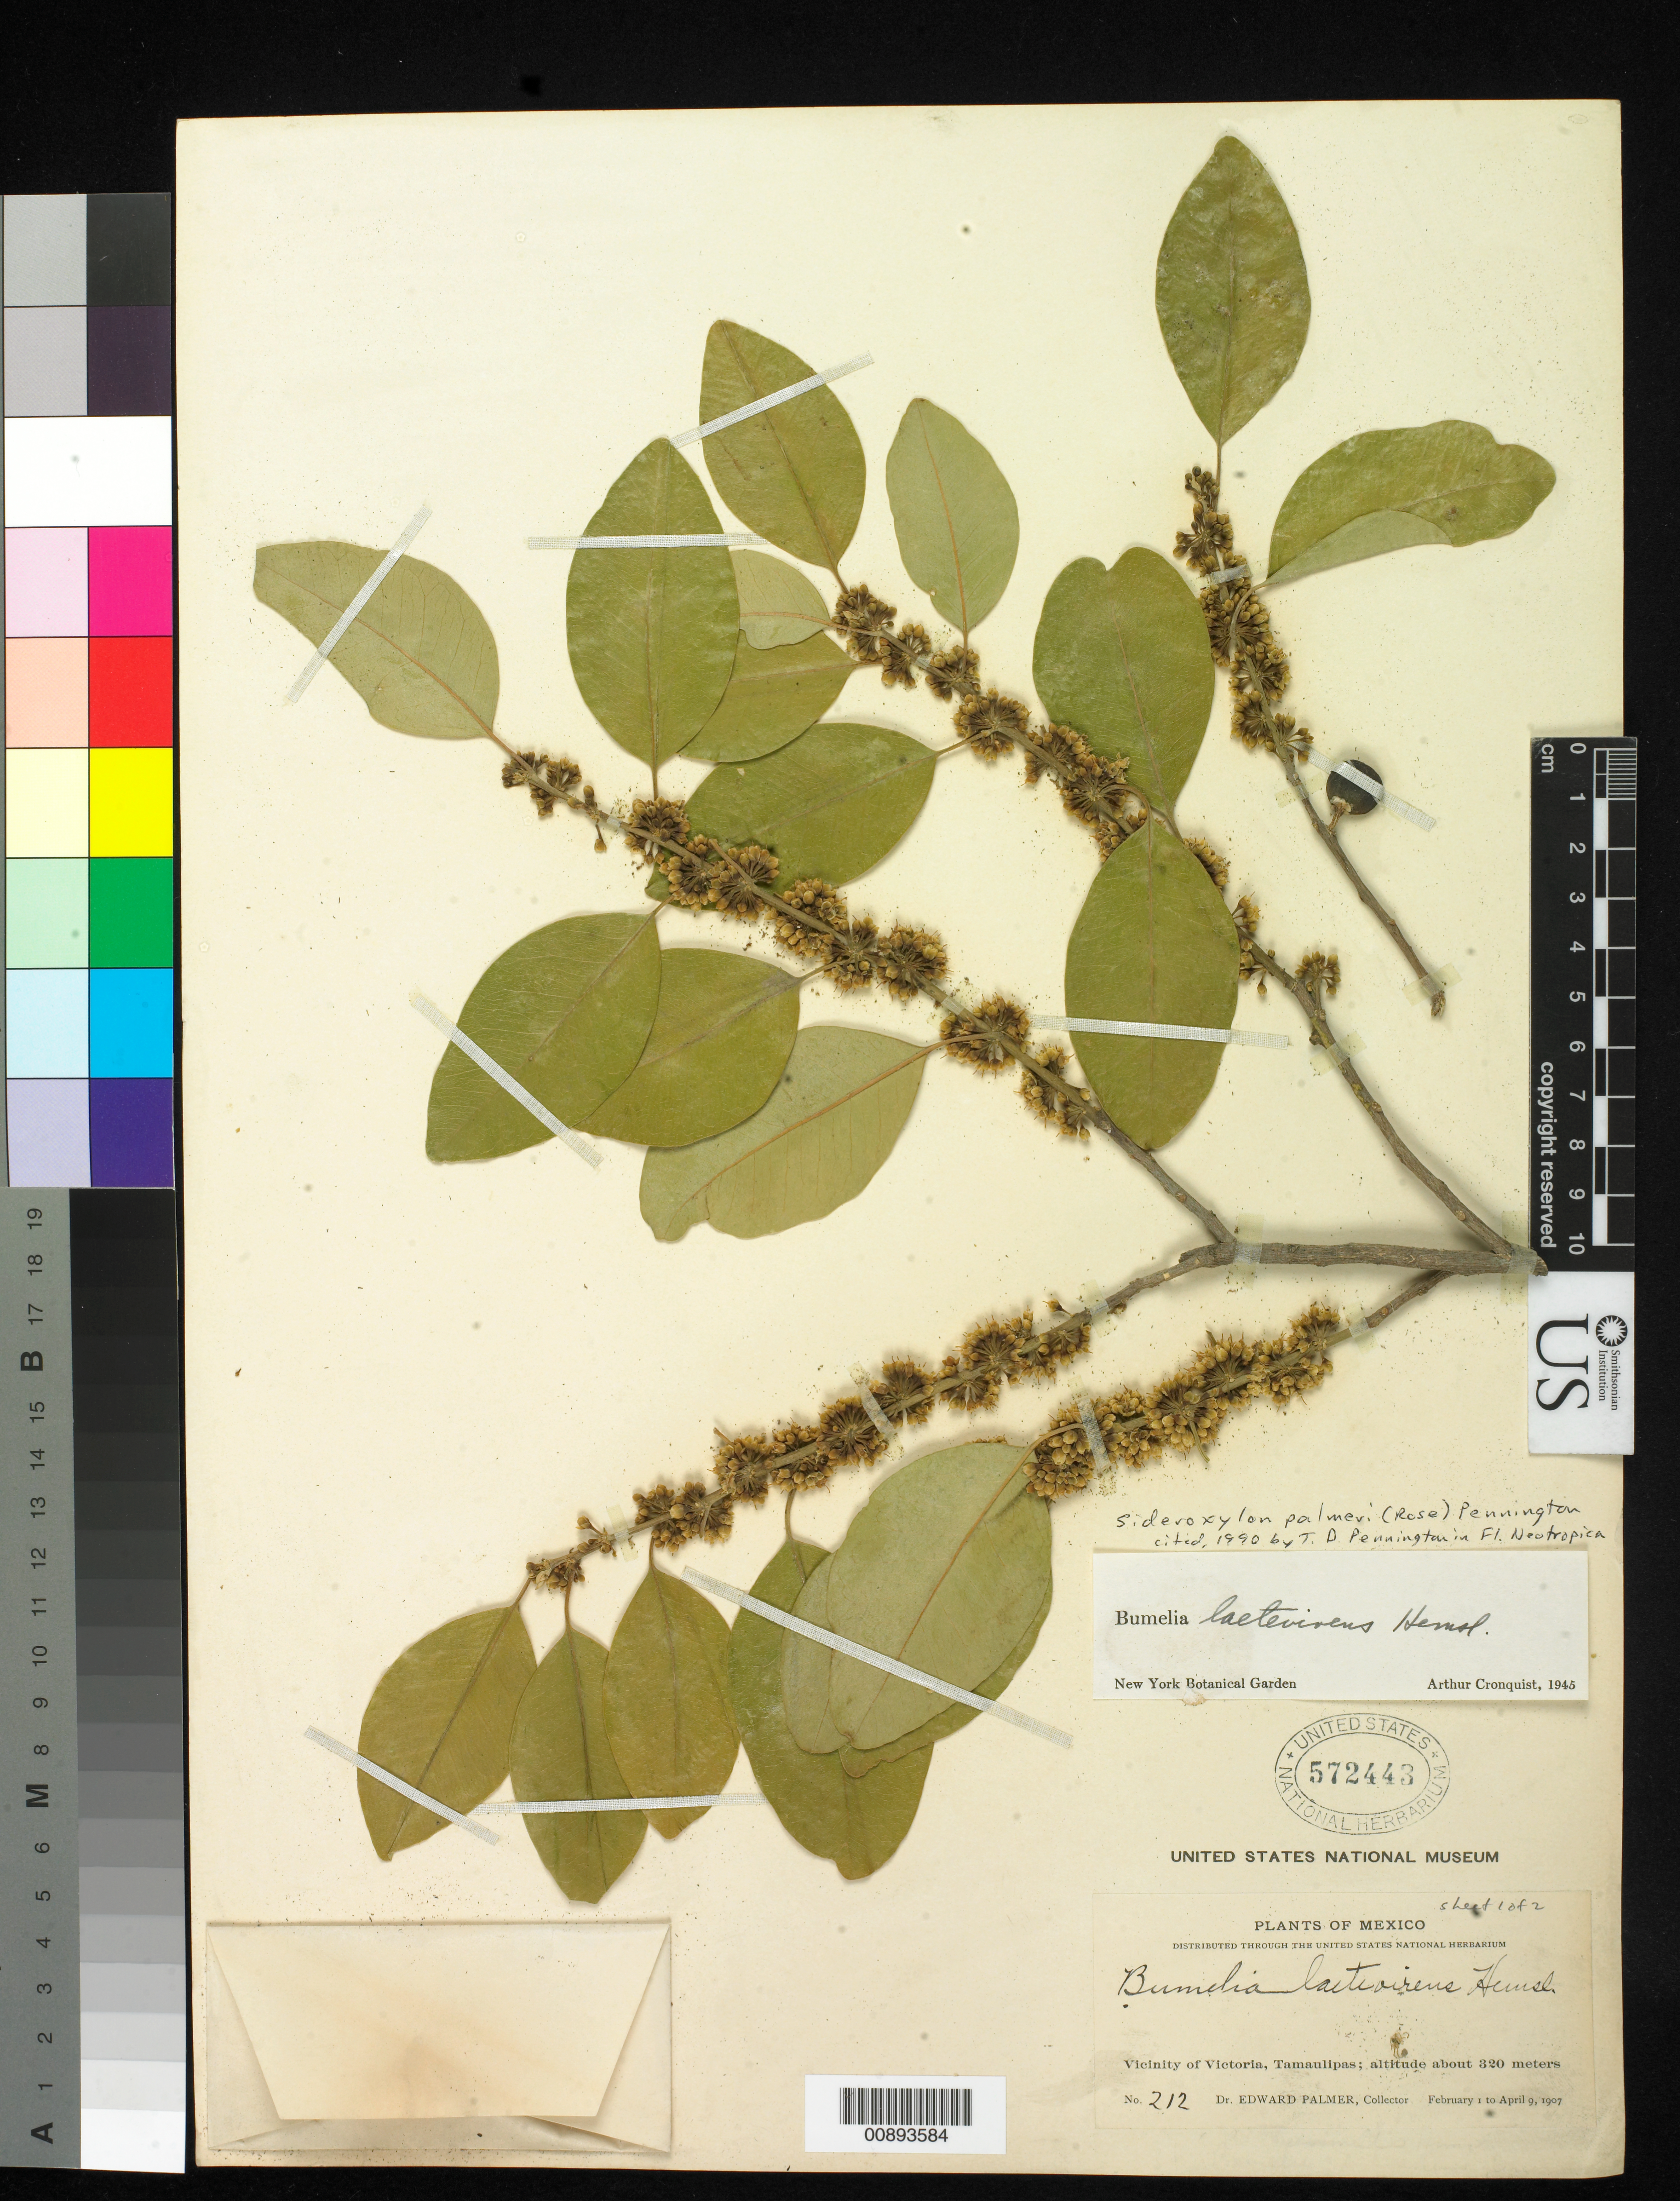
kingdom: Plantae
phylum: Tracheophyta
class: Magnoliopsida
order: Ericales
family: Sapotaceae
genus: Sideroxylon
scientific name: Sideroxylon palmeri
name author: (Rose) T.D. Penn.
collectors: E. Palmer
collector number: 212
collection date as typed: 01 Feb 1907 to 09 Apr 1907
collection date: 1907-02-01/1907-04-09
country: Mexico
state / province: Tamaulipas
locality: Vicinity of Victoria.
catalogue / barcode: US 572443